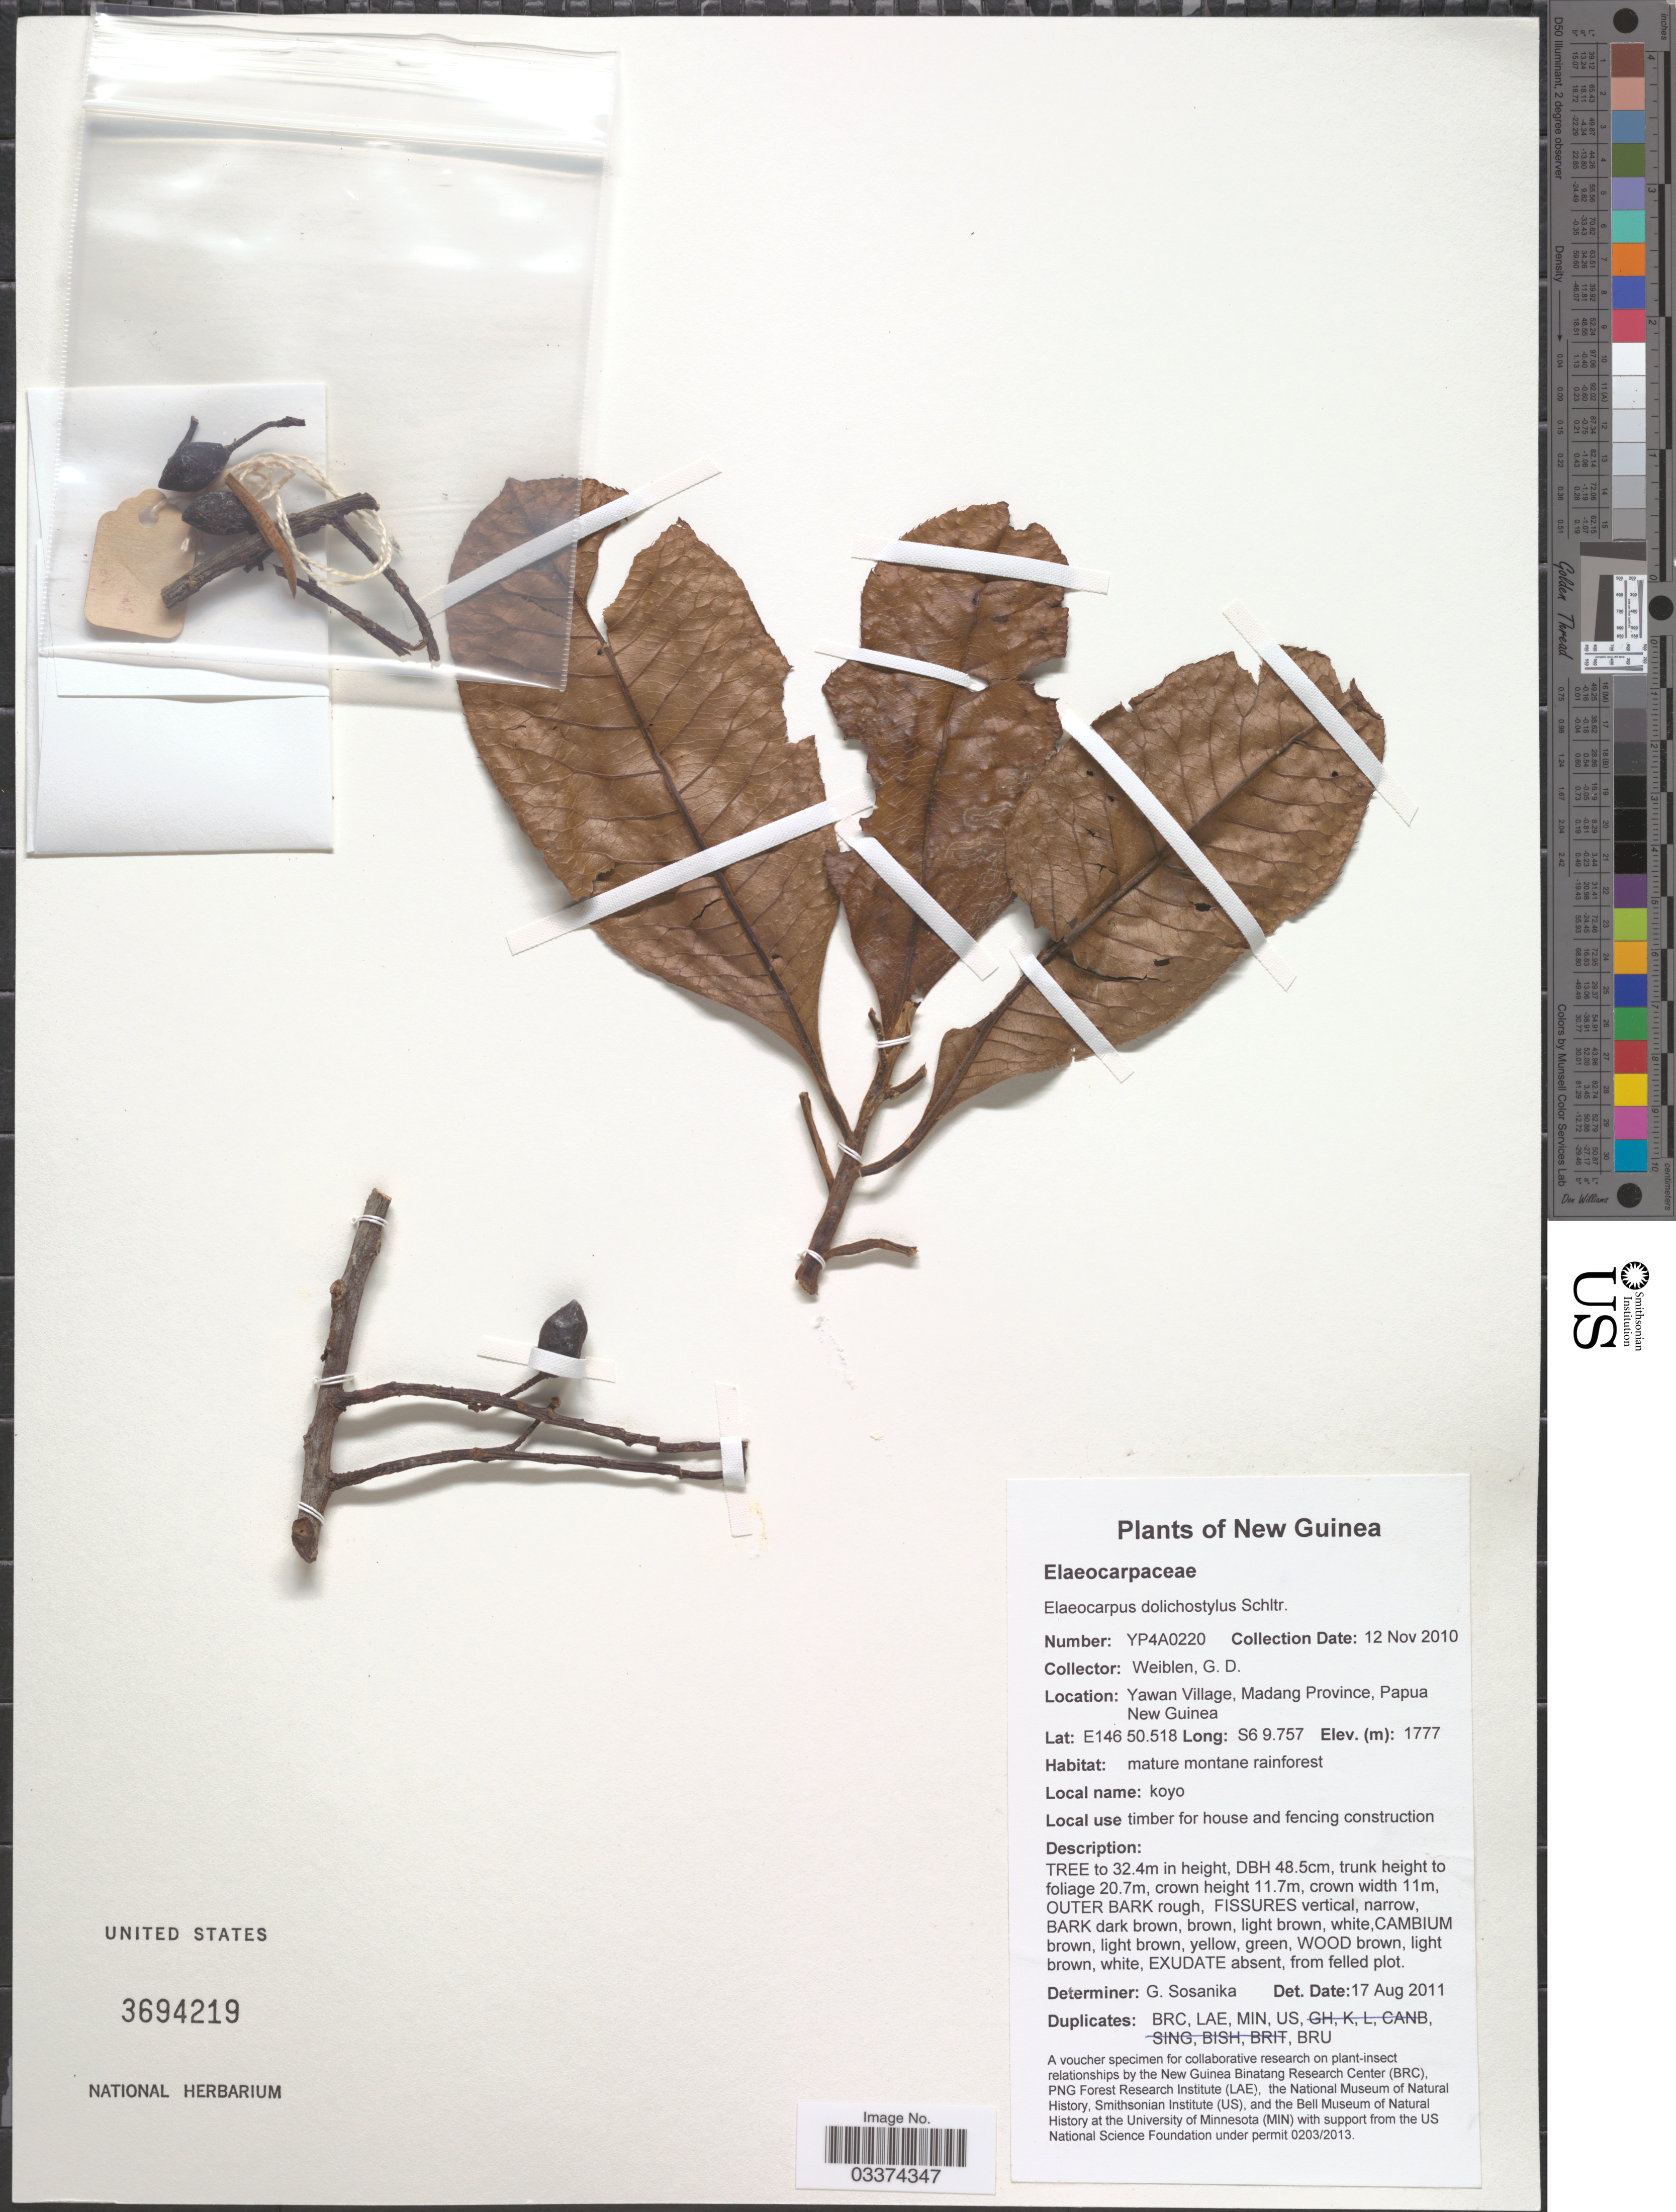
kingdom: Plantae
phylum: Tracheophyta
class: Magnoliopsida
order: Oxalidales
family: Elaeocarpaceae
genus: Elaeocarpus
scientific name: Elaeocarpus dolichostylus var. dolichostylus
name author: Schltr.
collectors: G. D. Weiblen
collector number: YP4A0220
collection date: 2010-11-12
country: Papua New Guinea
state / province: Madang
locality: New Guinea, Yawan Village.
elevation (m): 1777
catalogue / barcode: US 3694219